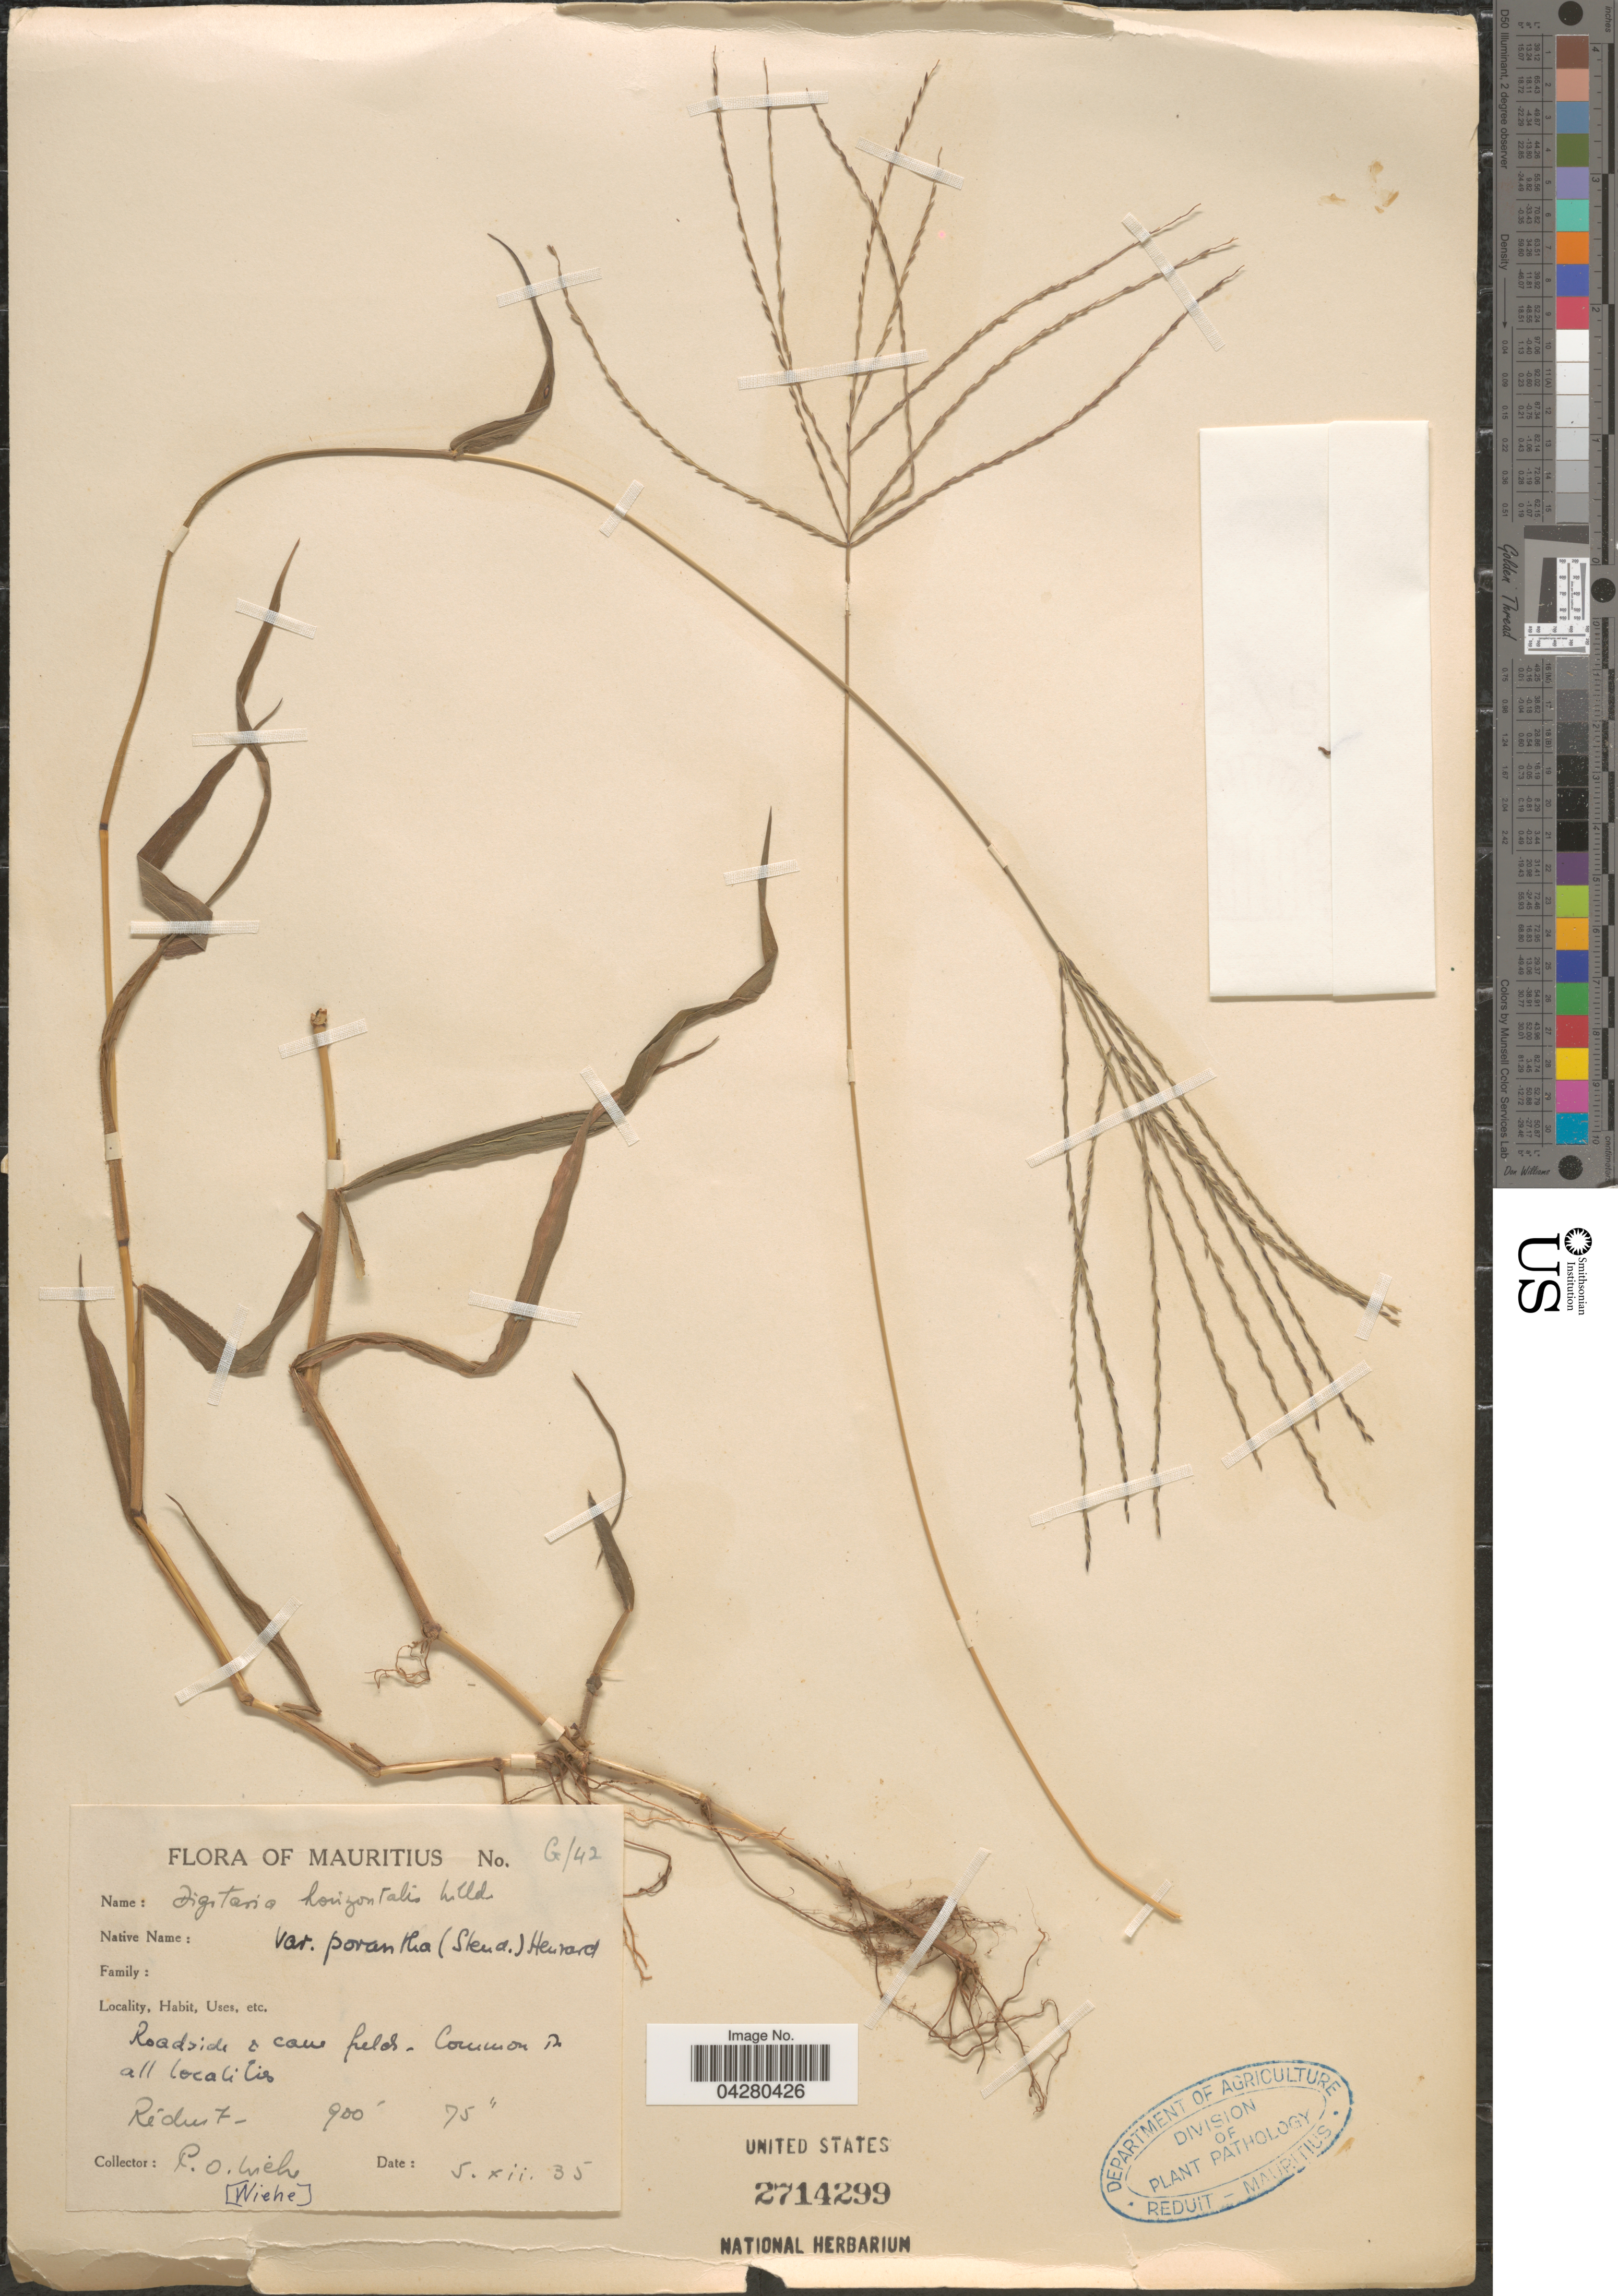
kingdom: Plantae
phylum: Tracheophyta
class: Liliopsida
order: Poales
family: Poaceae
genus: Digitaria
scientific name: Digitaria horizontalis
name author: Willd.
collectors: P. Wiehe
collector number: G/42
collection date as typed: Transcribed d/m/y: 5/12/35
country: Mauritius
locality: Roadside & cow fields. Réduit.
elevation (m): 274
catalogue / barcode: US 2714299